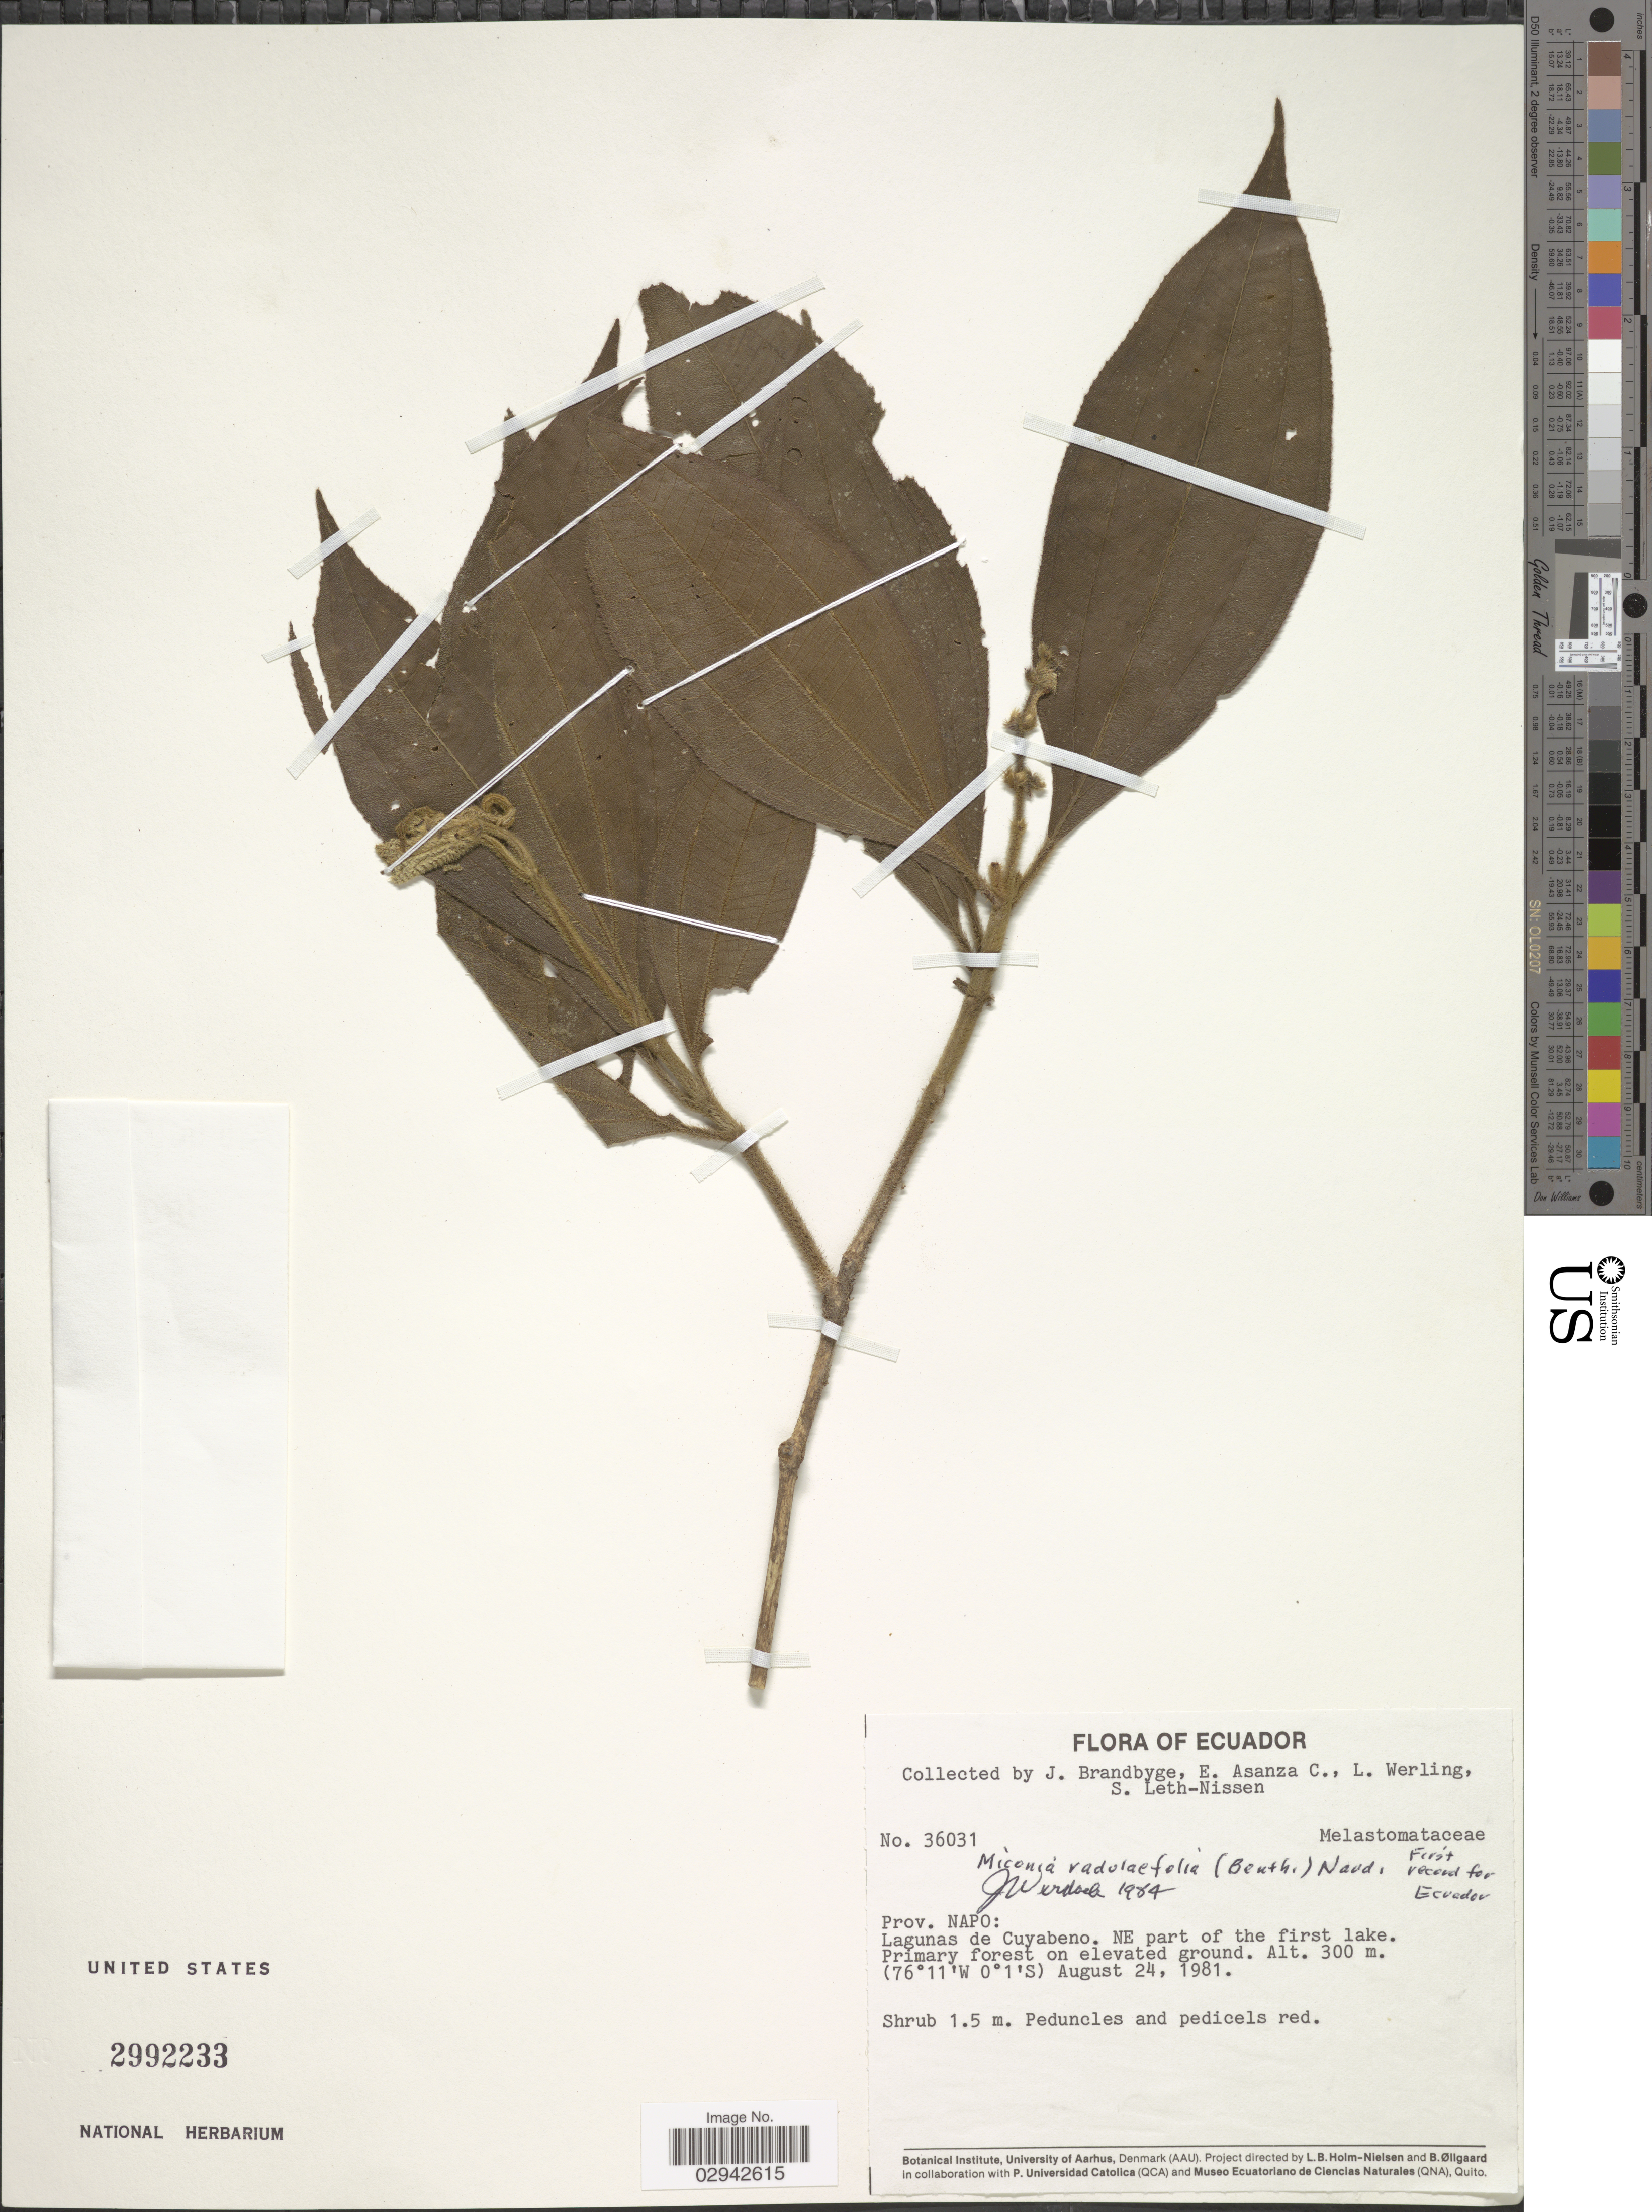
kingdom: Plantae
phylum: Tracheophyta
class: Magnoliopsida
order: Myrtales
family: Melastomataceae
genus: Miconia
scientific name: Miconia radulifolia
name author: (Benth.) Naudin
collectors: J. Brandbyge, E. Asanza C., L. Werling & S. Leth-Nissen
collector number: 36031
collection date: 1981-08-24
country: Ecuador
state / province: Napo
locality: Lagunas de Cuyabeno, NE part of the first lake.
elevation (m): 300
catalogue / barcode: US 2992233